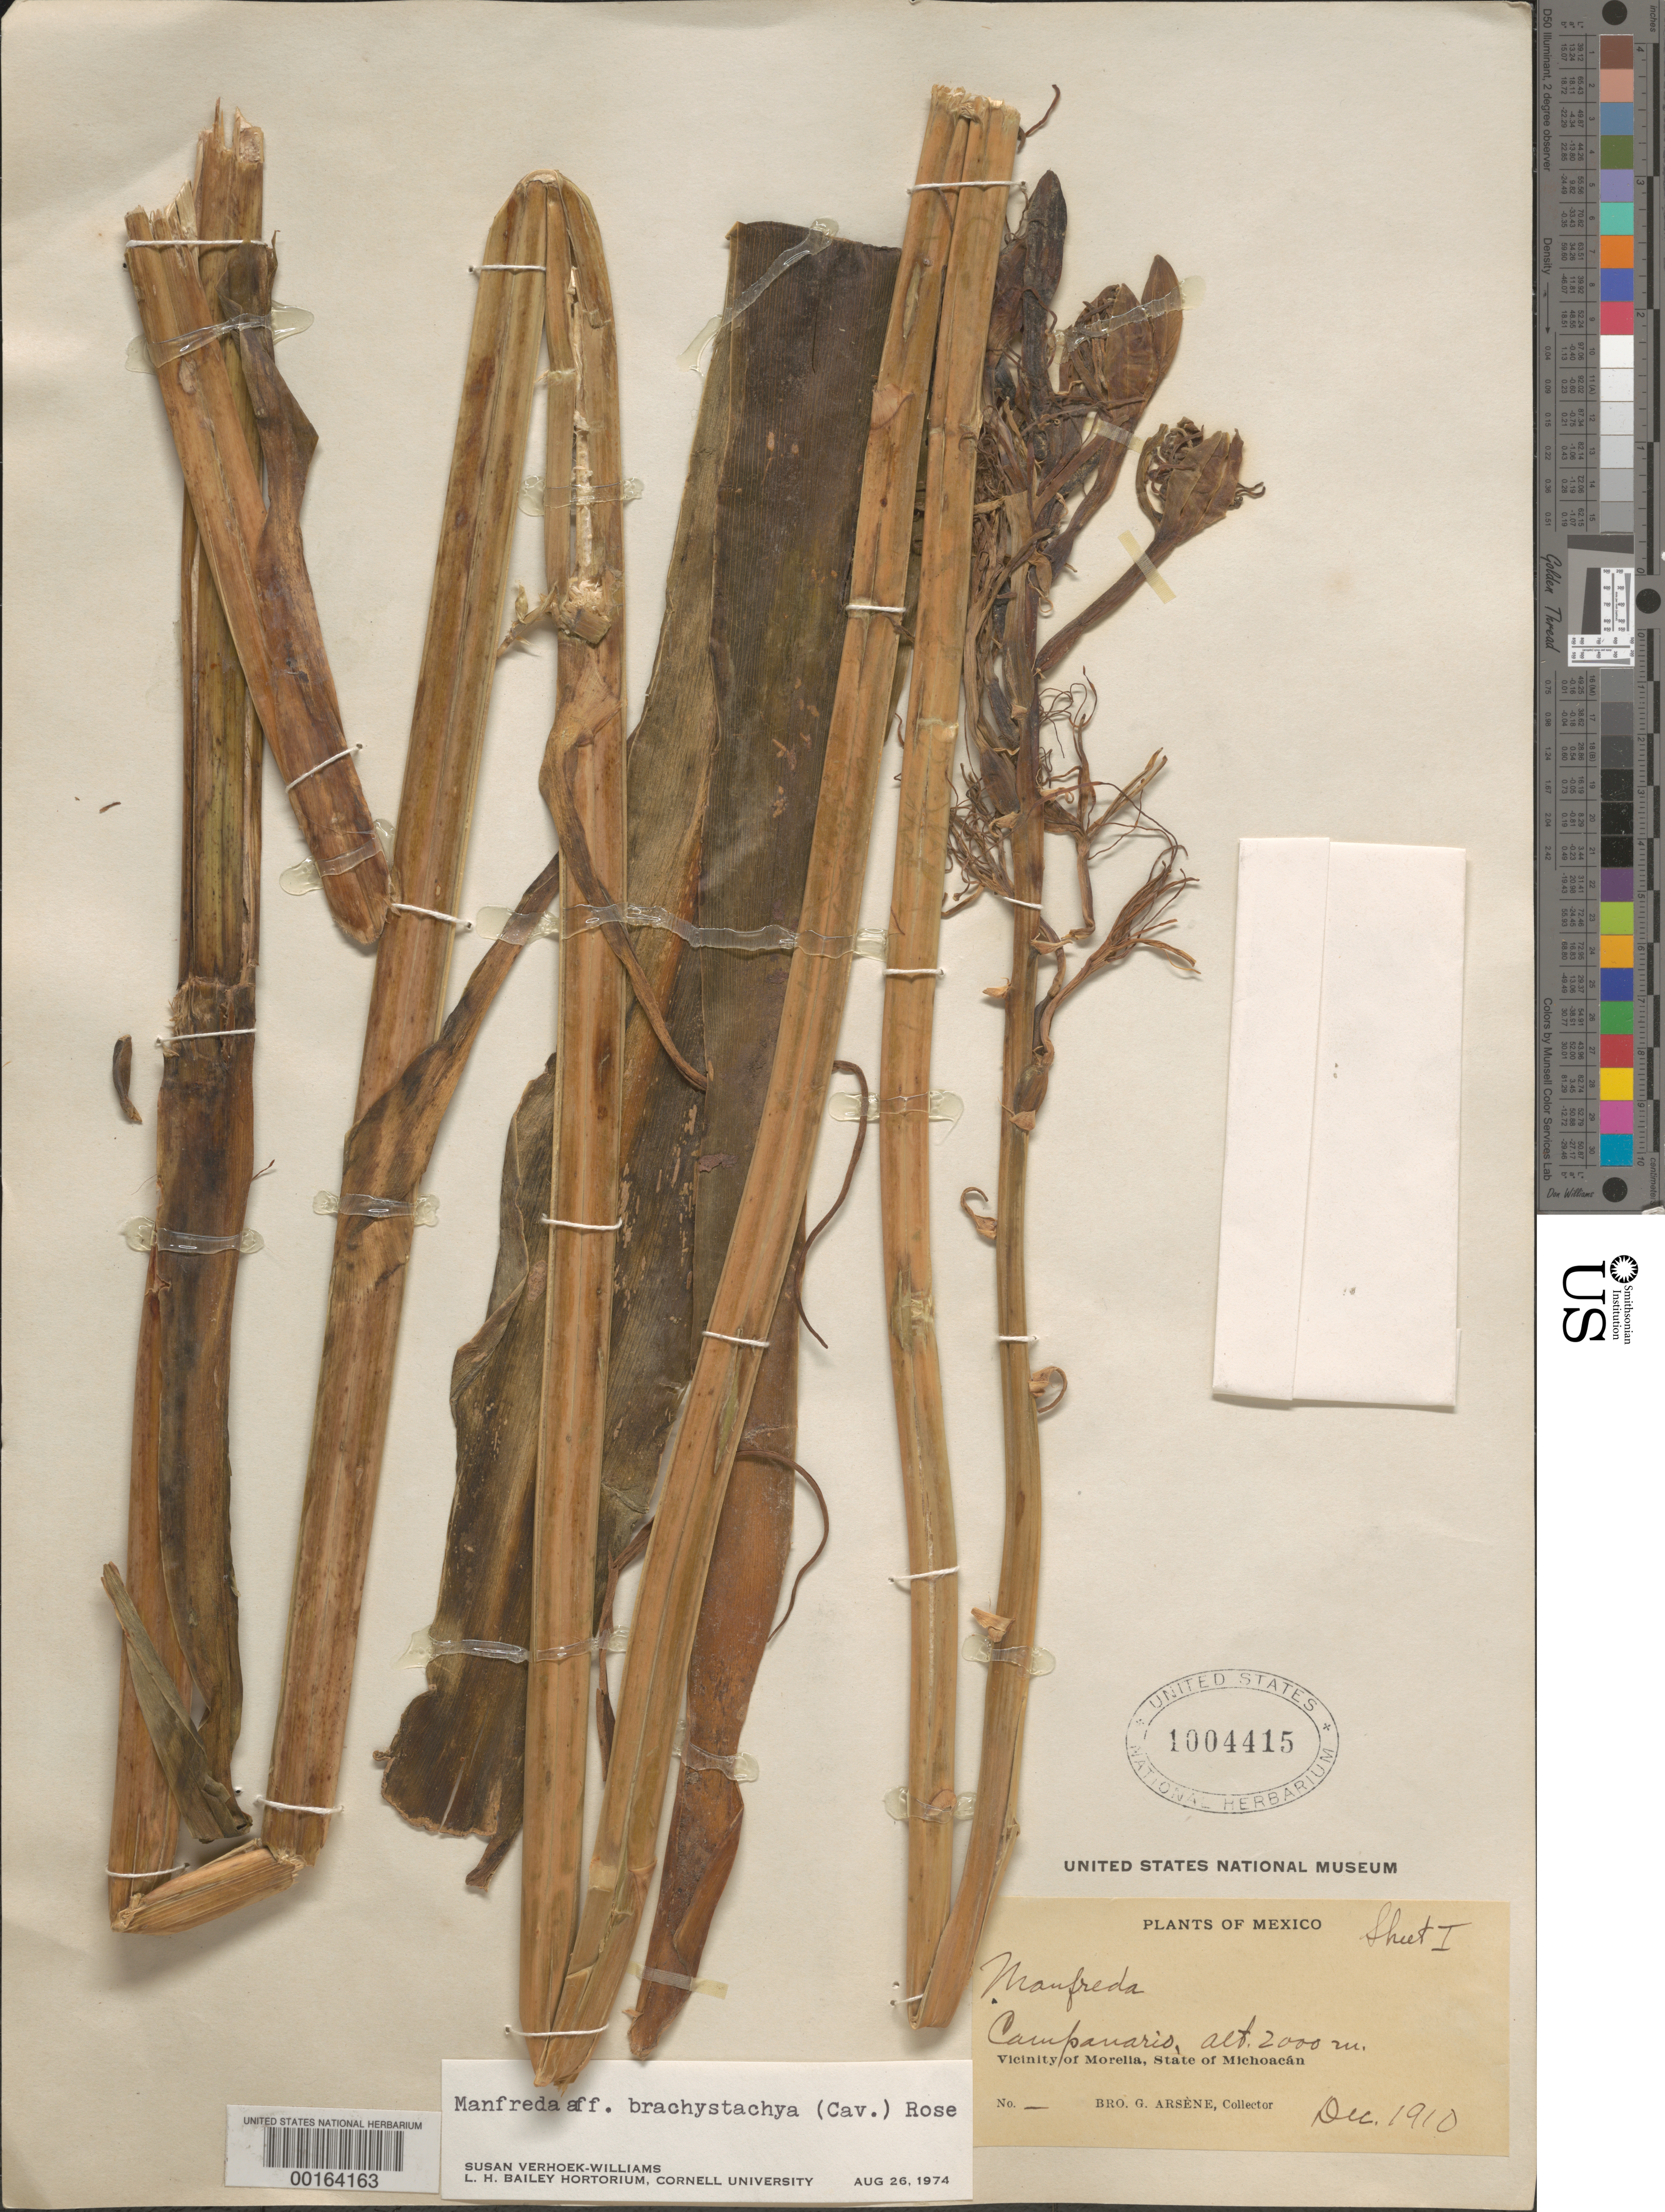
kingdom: Plantae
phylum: Tracheophyta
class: Liliopsida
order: Asparagales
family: Asparagaceae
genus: Manfreda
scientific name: Manfreda brachystachys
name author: (Cav.) Rose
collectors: Bro. G. Arsène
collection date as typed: Dec 1910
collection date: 1910-12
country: Mexico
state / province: Michoacán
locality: Vicinity of Morelia; campanario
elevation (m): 610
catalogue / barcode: US 1004415